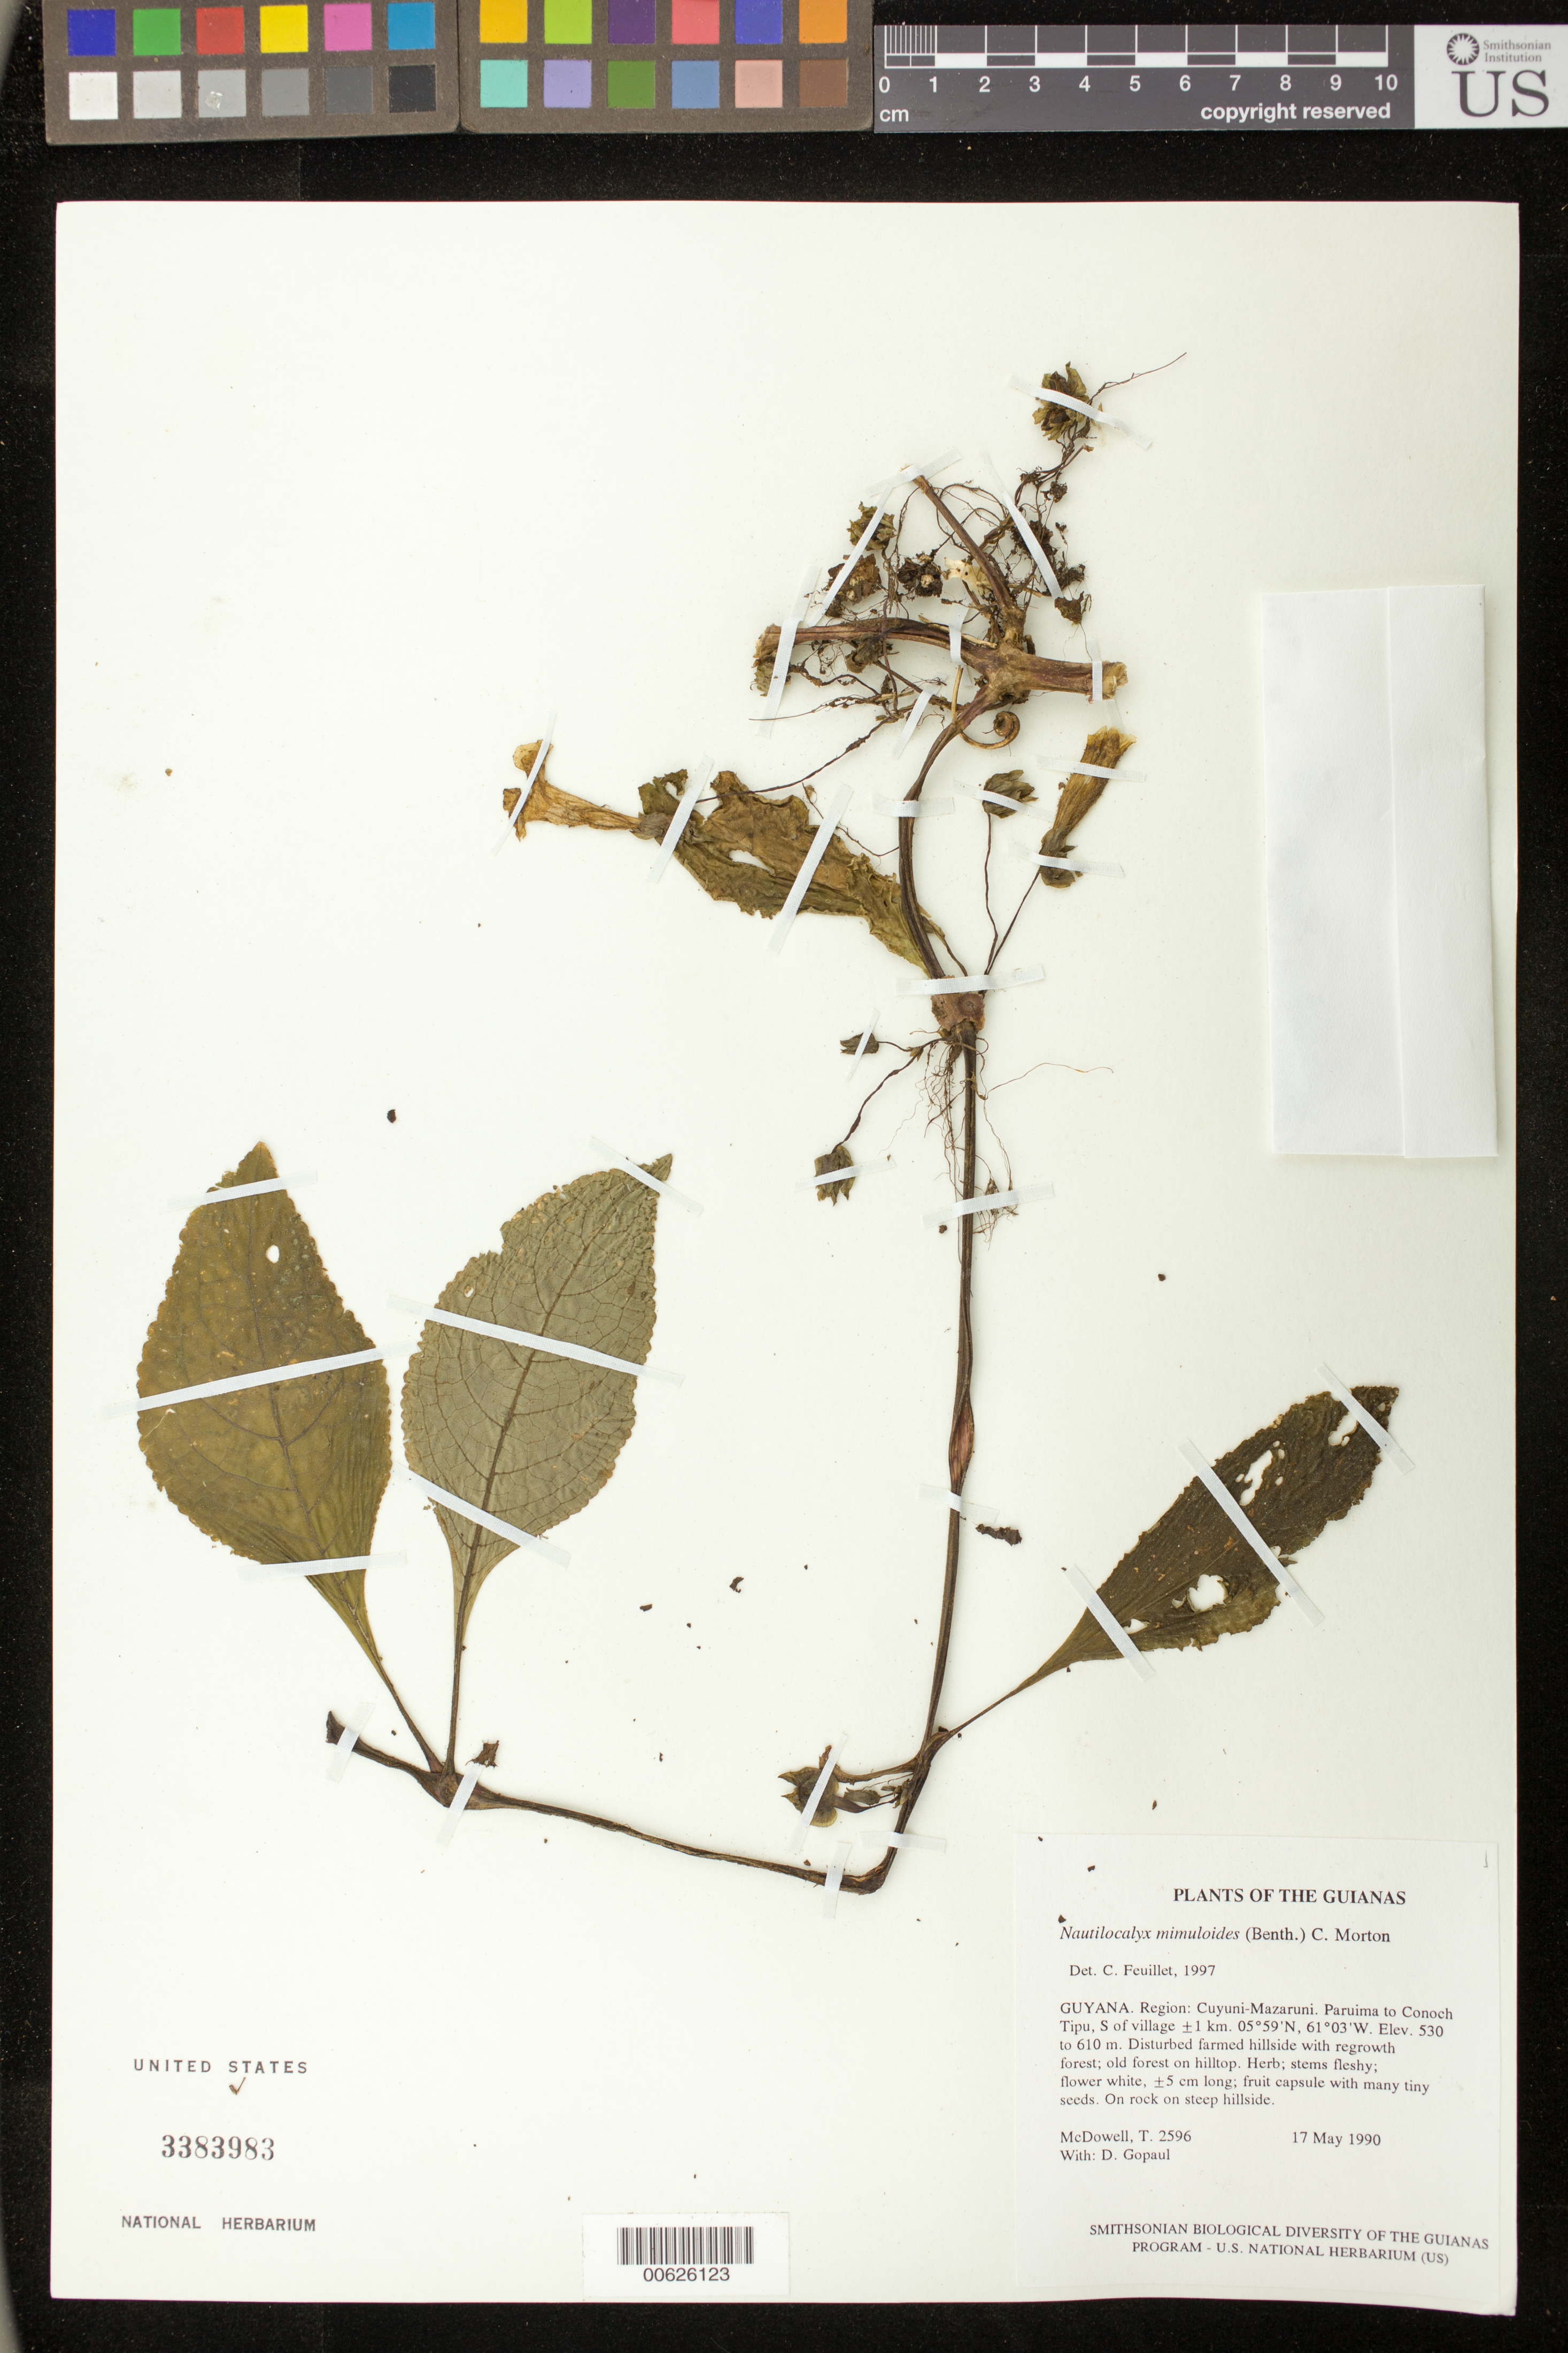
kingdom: Plantae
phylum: Tracheophyta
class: Magnoliopsida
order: Lamiales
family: Gesneriaceae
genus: Nautilocalyx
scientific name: Nautilocalyx mimuloides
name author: (Benth.) C.V. Morton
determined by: Feuillet, C.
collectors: T. McDowell & D. Gopaul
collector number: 2596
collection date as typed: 17 May 1990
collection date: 1990-05-17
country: Guyana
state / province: Cuyuni-Mazaruni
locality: Paruima to Conoch Tipu, S of village ± 1 km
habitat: Disturbed farmed hillside with regrowth forest; old forest on hilltop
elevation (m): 530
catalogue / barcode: US 3383983